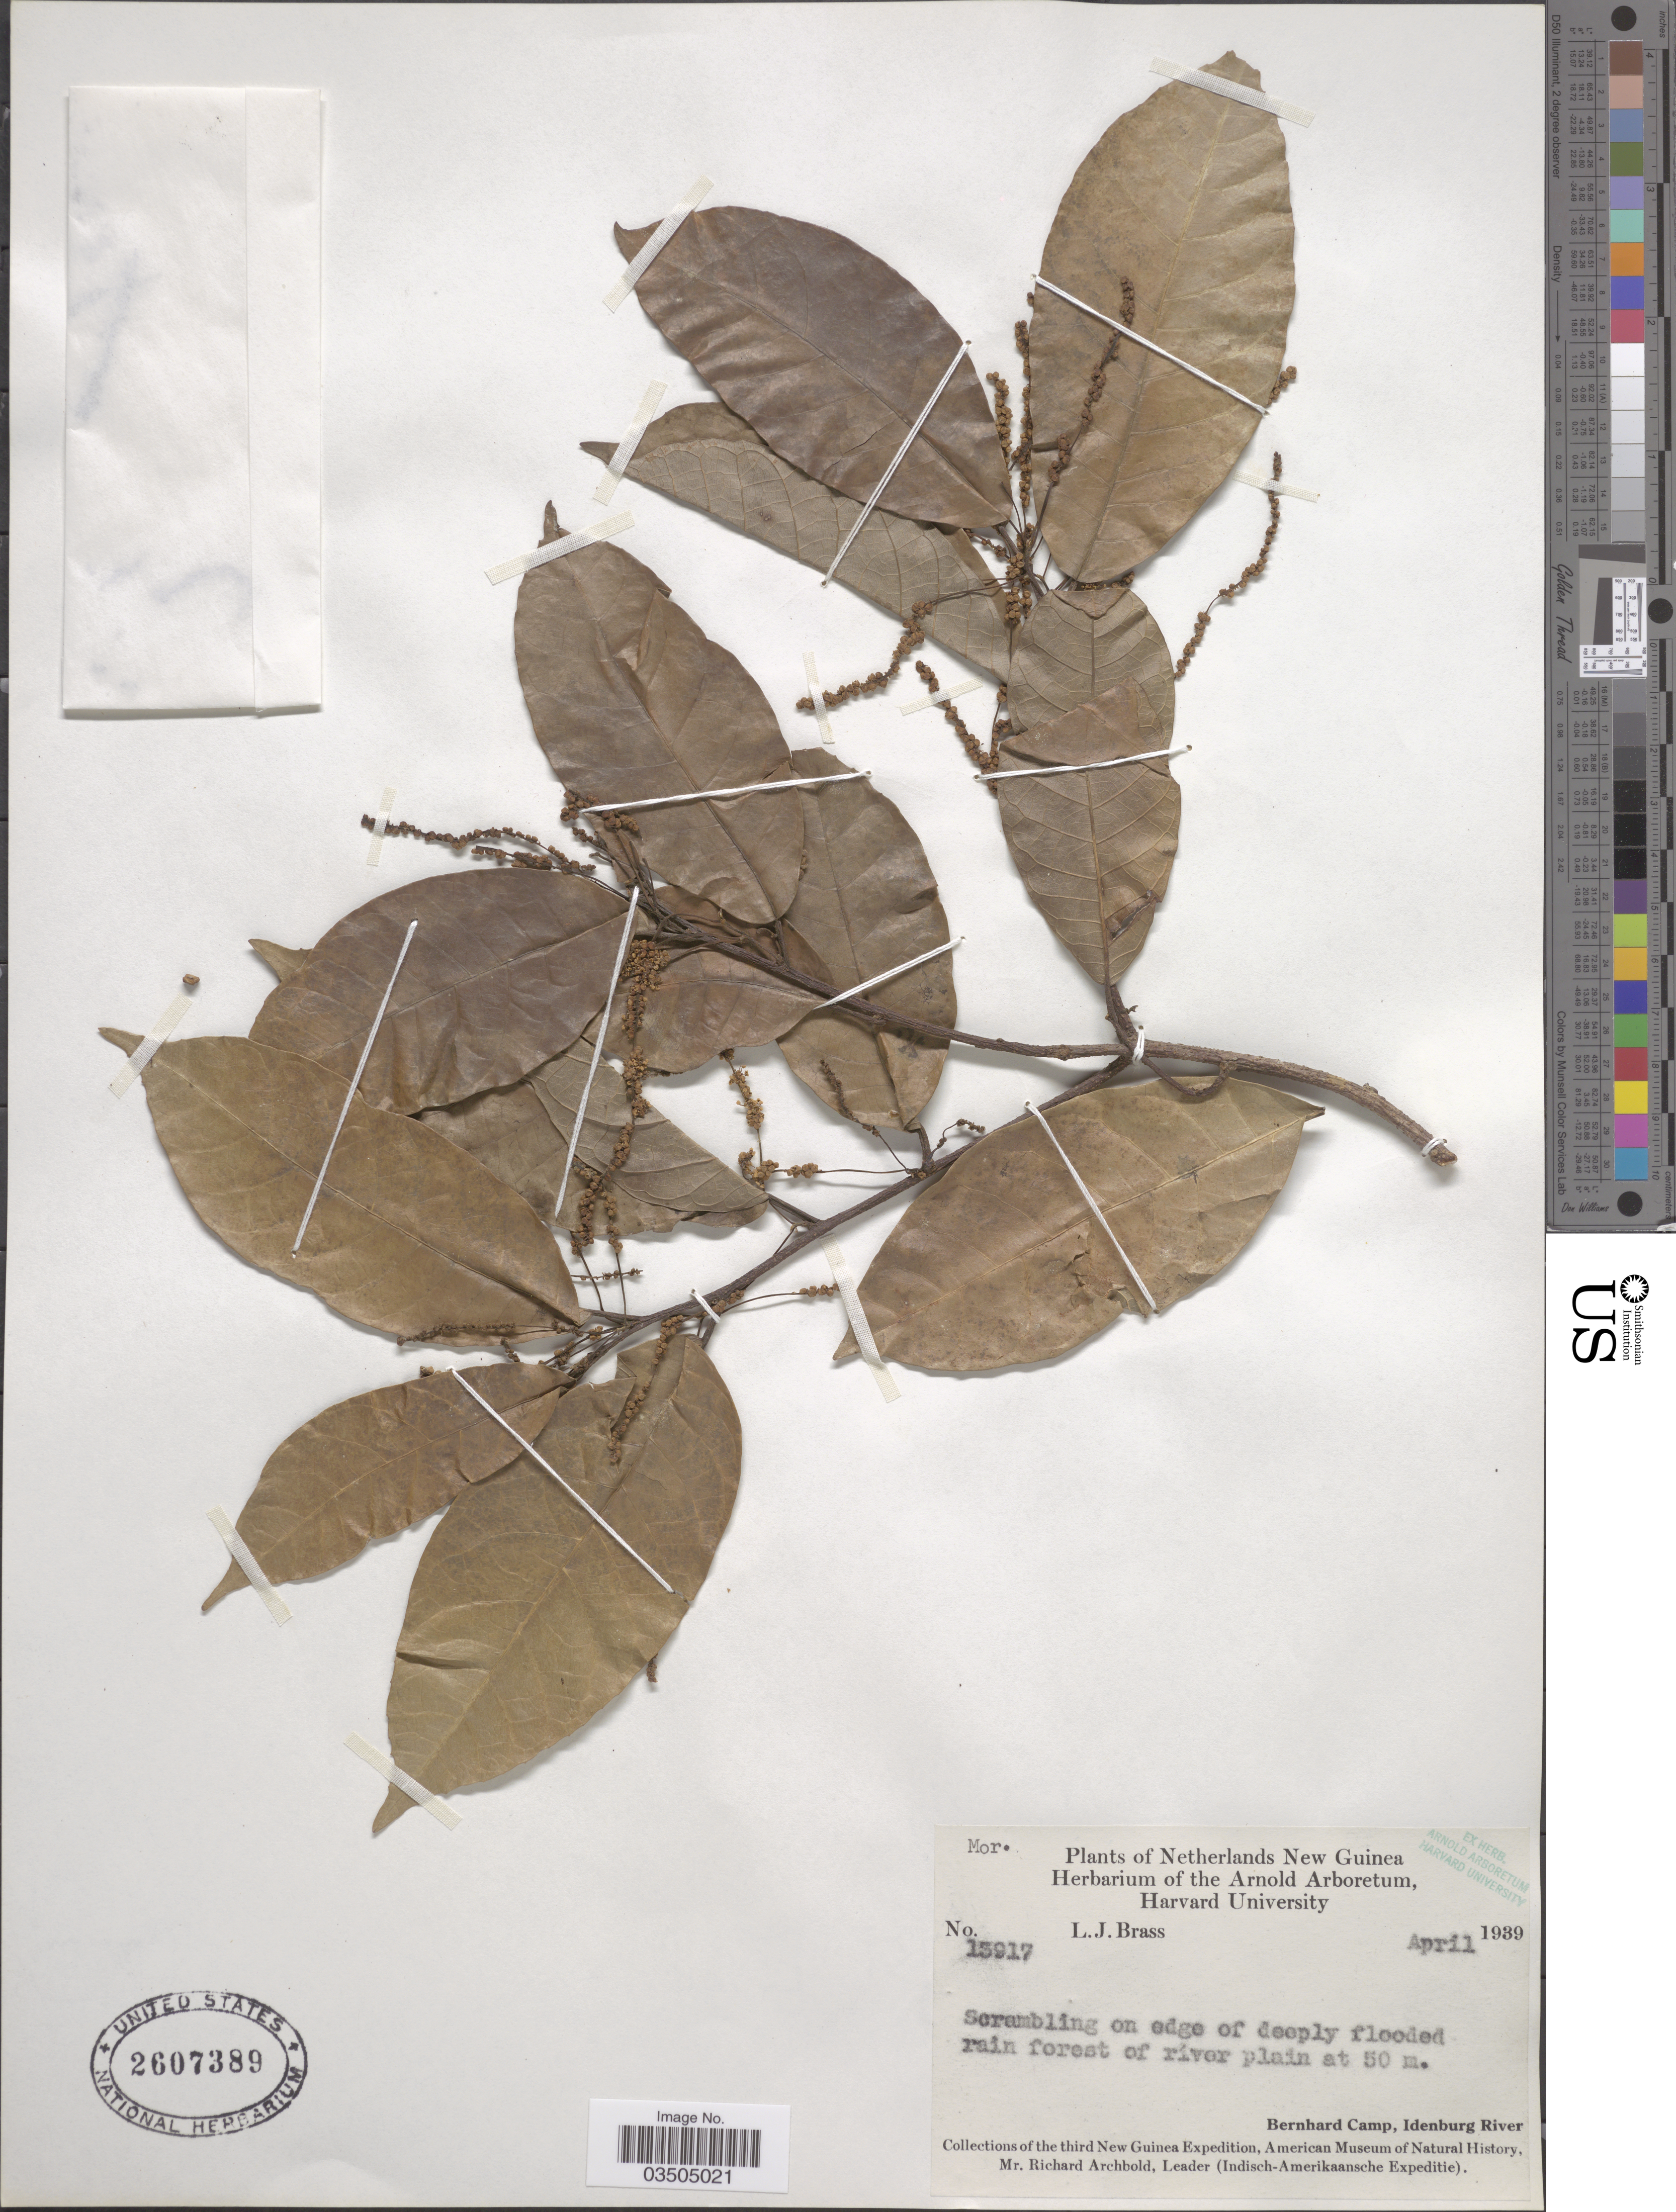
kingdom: Plantae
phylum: Tracheophyta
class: Magnoliopsida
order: Proteales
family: Proteaceae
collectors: L. J. Brass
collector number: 15917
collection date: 1939-04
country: Indonesia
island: New Guinea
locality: Netherlands New Guinea. Benhard Camp, Idenburg River.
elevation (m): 50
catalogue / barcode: US 2607389